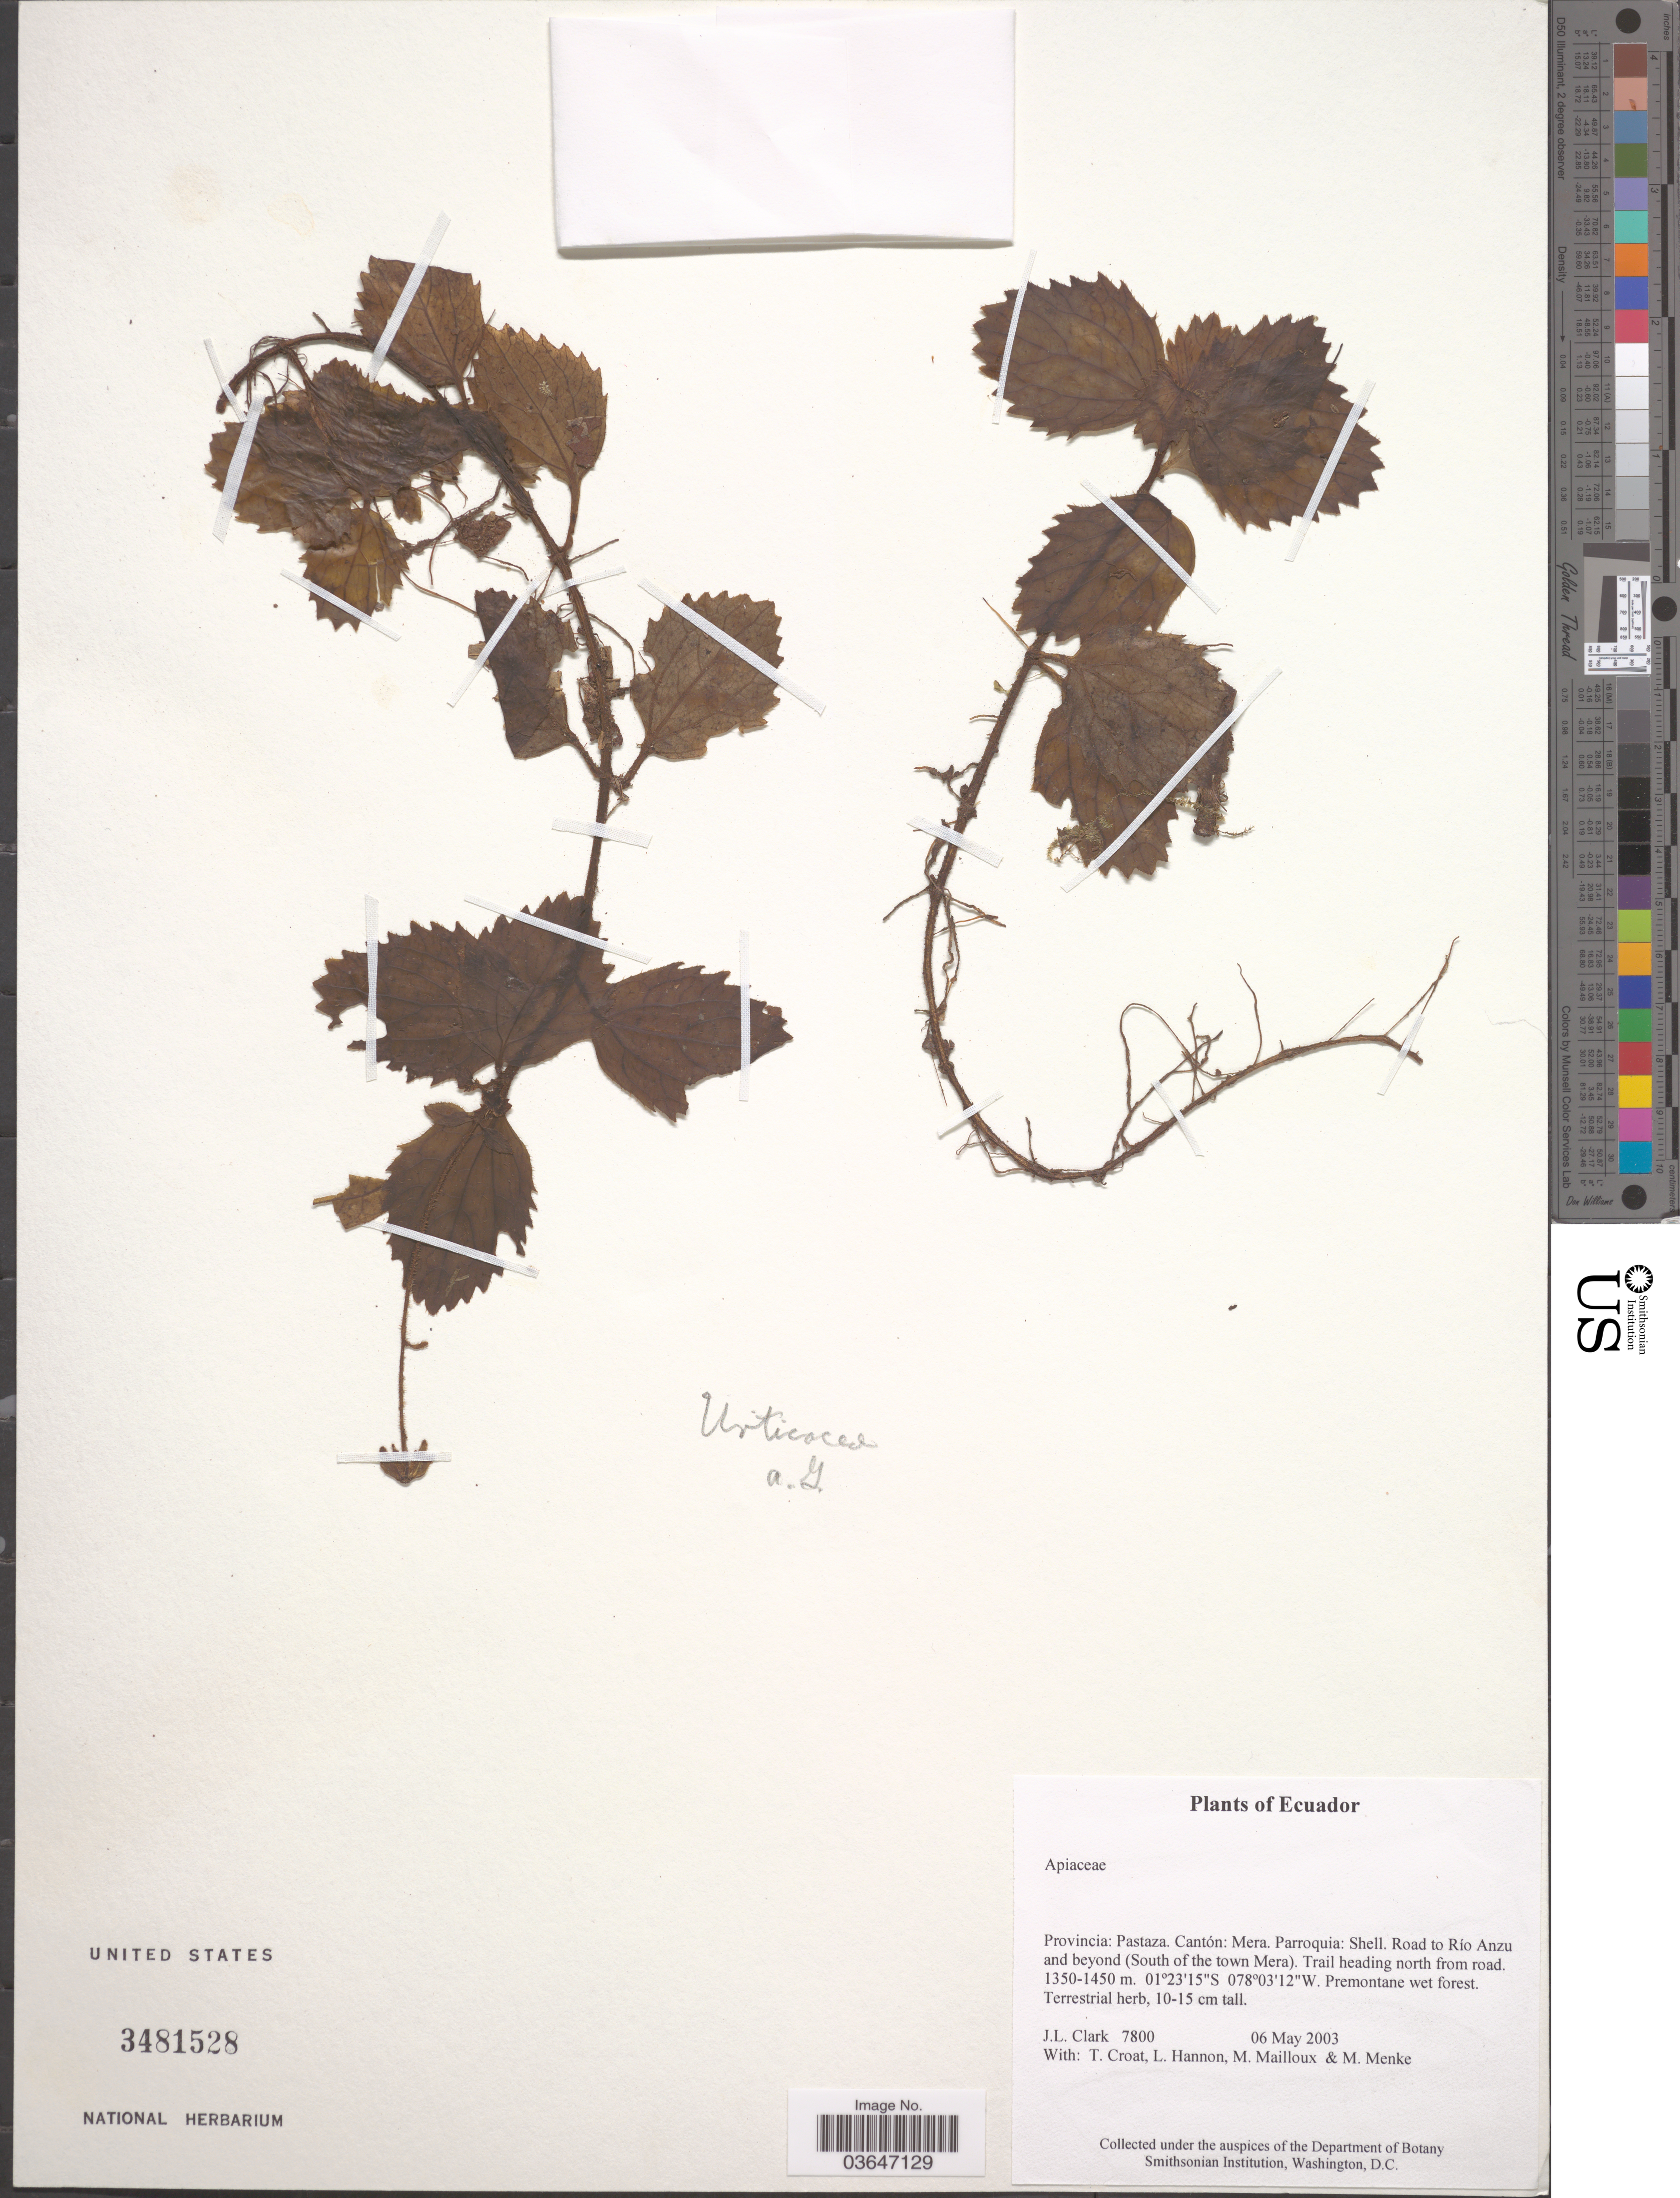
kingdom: Plantae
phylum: Tracheophyta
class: Magnoliopsida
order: Proteales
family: Proteaceae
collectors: J. L. Clark, T. B. Croat, L. Hannon, M. Mailloux & M. Menke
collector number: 7800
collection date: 2009-05-03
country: Ecuador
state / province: Pastaza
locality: Cantón: Mera. Parroquia: Shell. Road to Río Anzu and beyond (South of the town Mera). Trail heading north from road.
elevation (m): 1350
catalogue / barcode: US 3481528